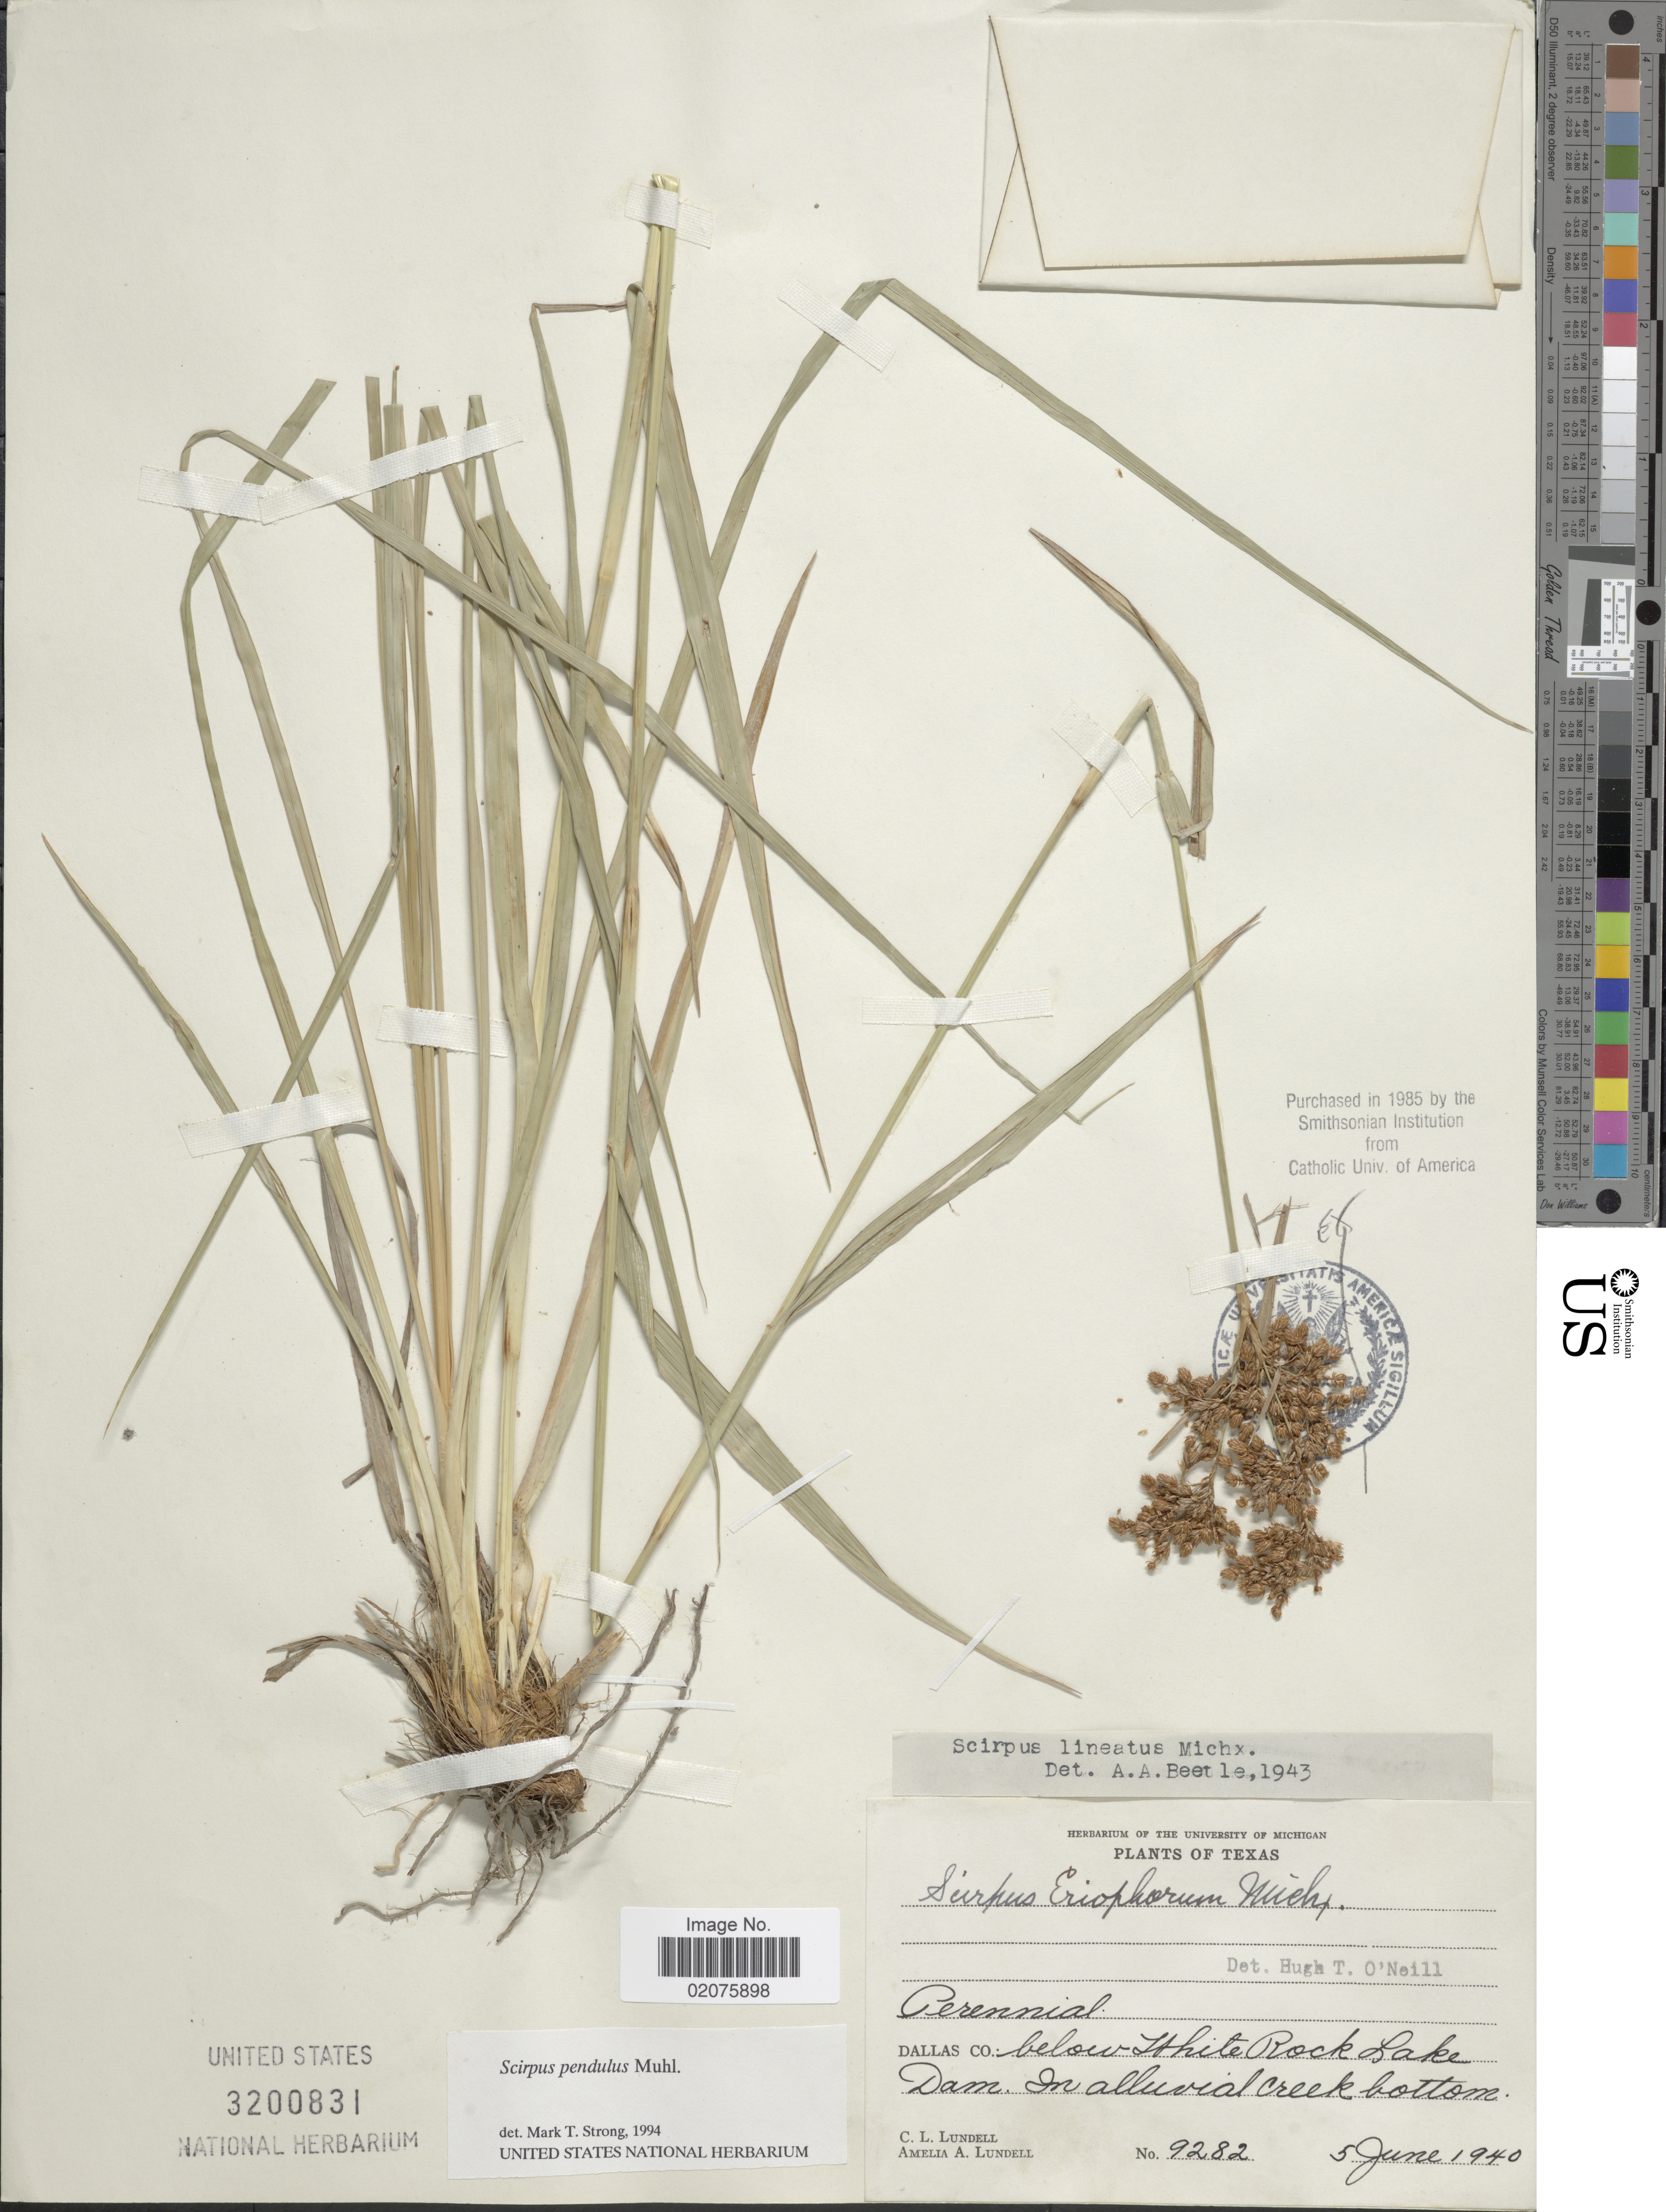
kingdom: Plantae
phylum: Tracheophyta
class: Liliopsida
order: Poales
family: Cyperaceae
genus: Scirpus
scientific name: Scirpus pendulus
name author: Muhl.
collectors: C. L. Lundell & A. A. Lundell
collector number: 9282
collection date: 1940-06-05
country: United States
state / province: Texas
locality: Dallas Co.: below White Rock Lake Dam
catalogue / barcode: US 3200831